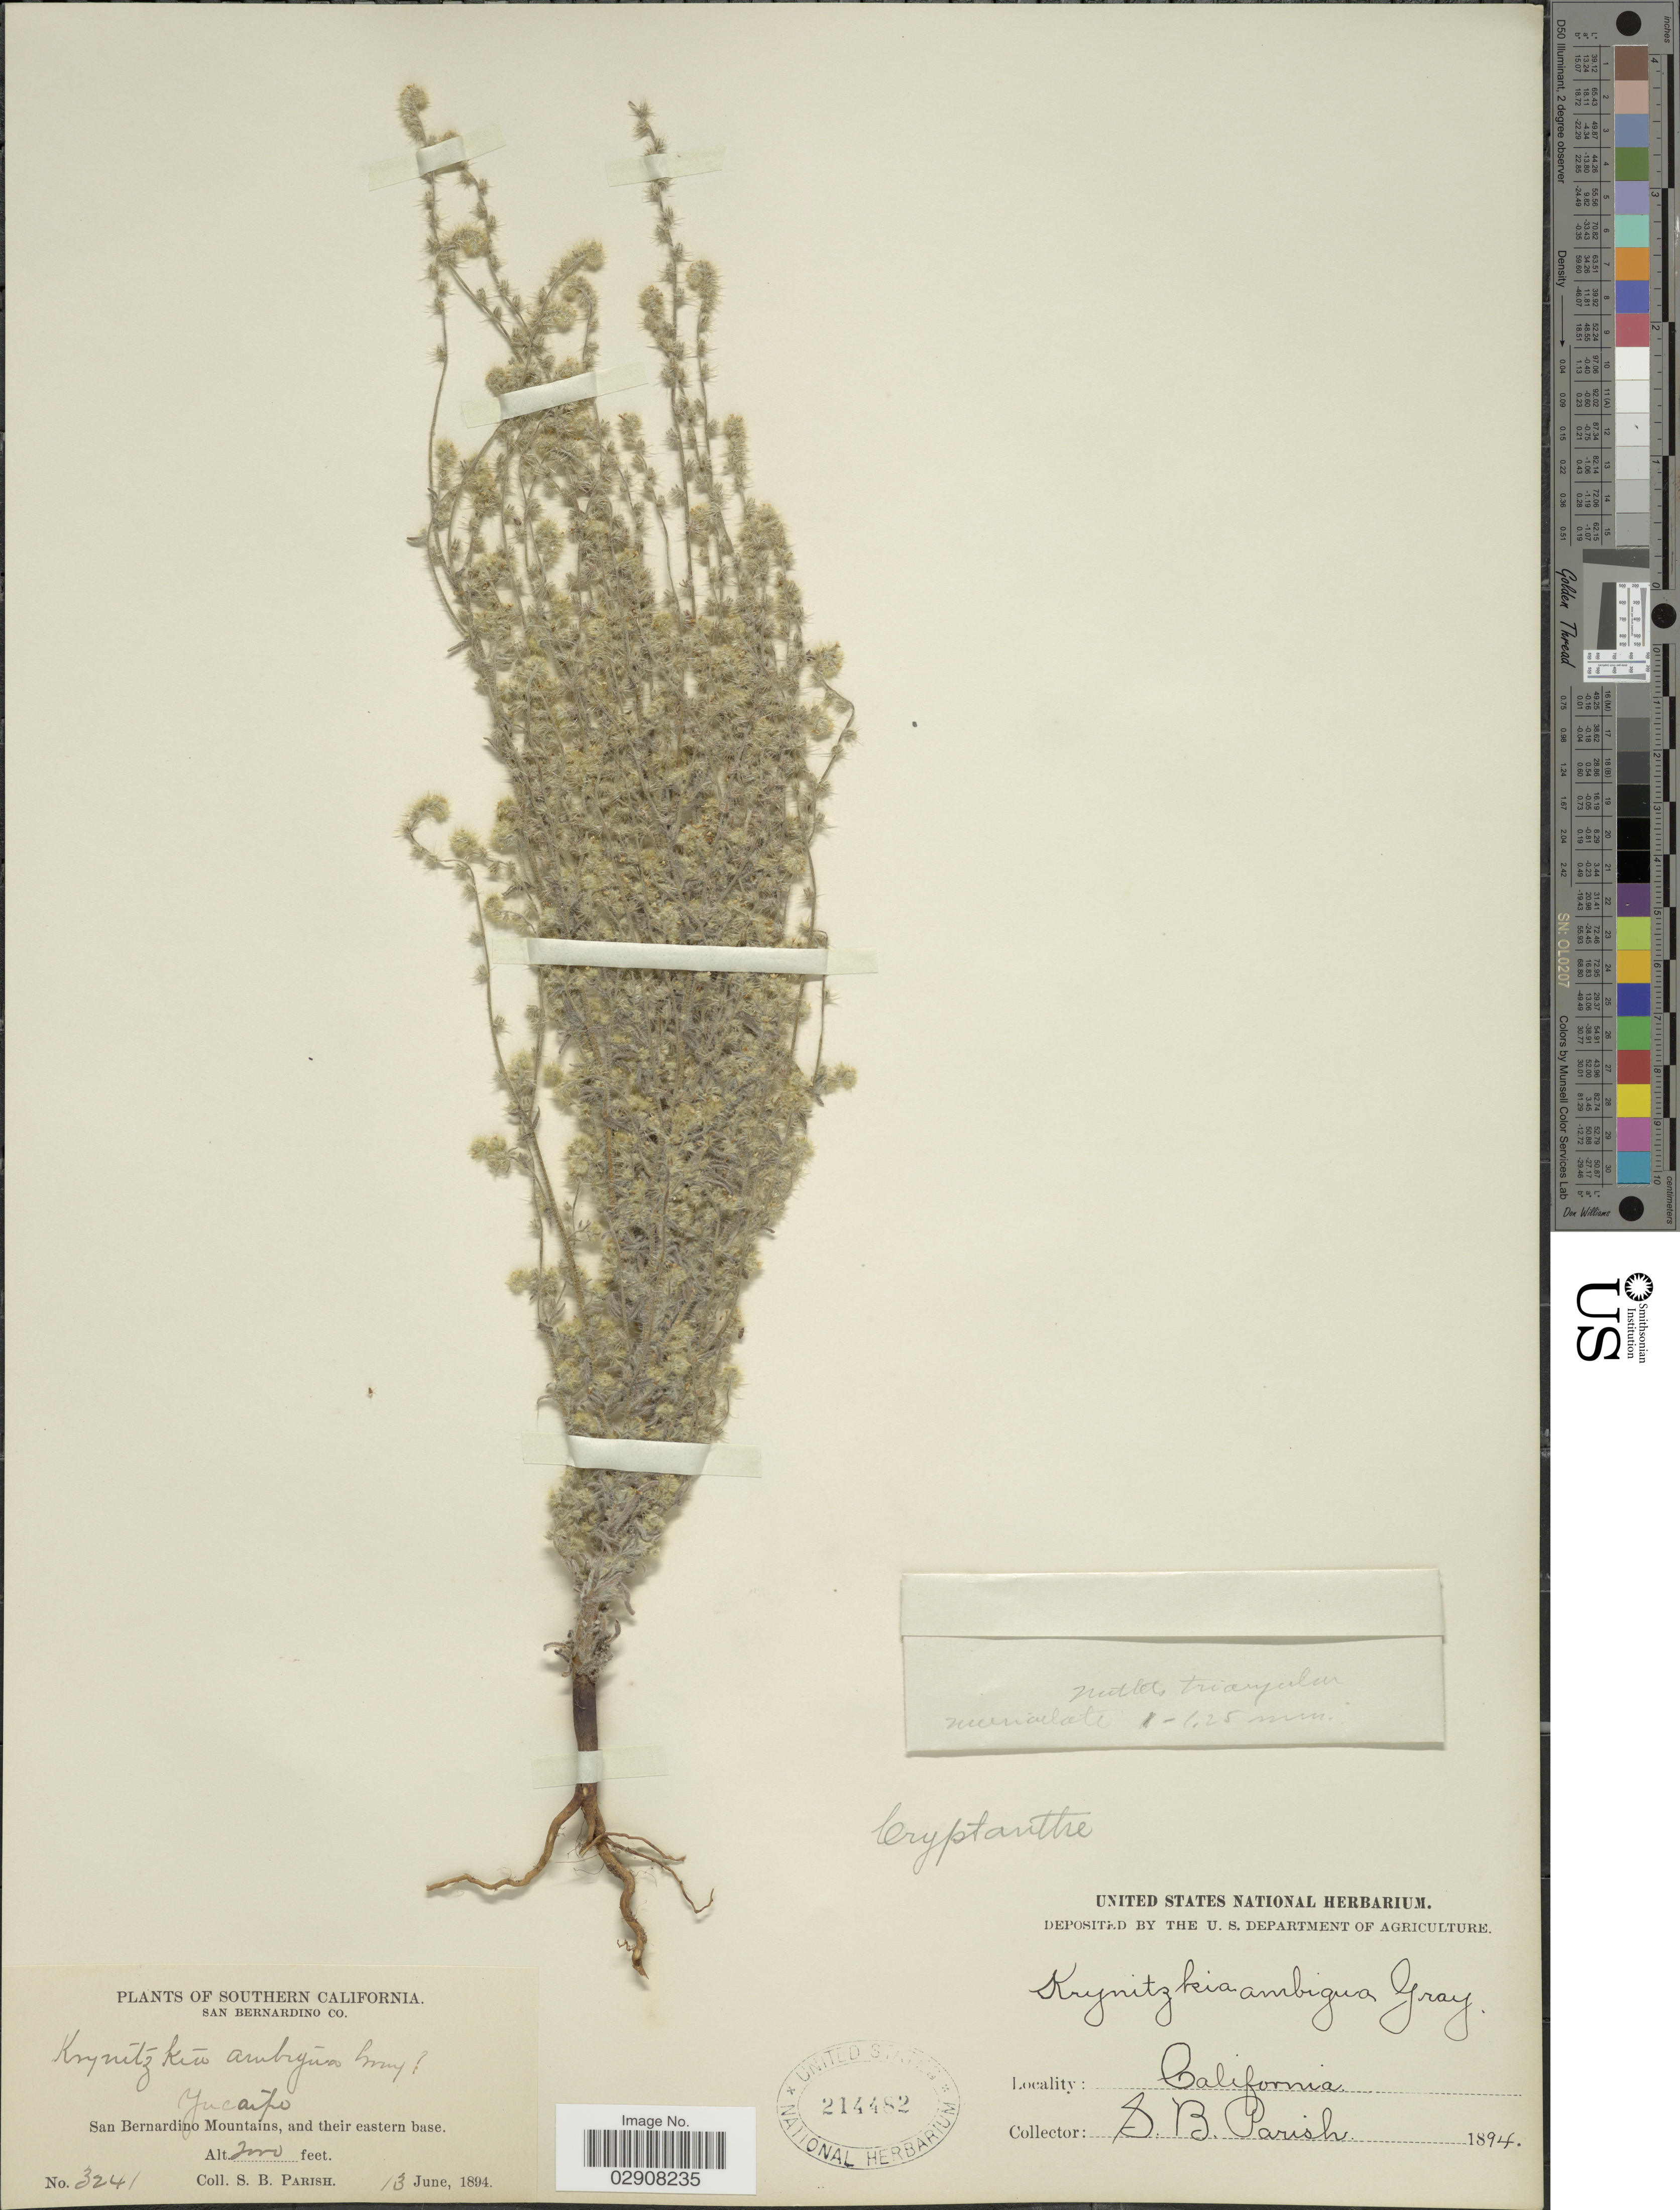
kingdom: Plantae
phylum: Tracheophyta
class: Magnoliopsida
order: Boraginales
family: Boraginaceae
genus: Cryptantha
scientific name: Cryptantha muricata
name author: (Hook. & Arn.) A. Nelson & J.F. Macbr.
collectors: S. B. Parish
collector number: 3241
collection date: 1894-06-13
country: United States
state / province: California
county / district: San Bernardino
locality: Southern California. San Bernardino Co. Yucaipa. San Bernardino Mountains, and their eastern base.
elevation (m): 2134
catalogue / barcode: US 214482